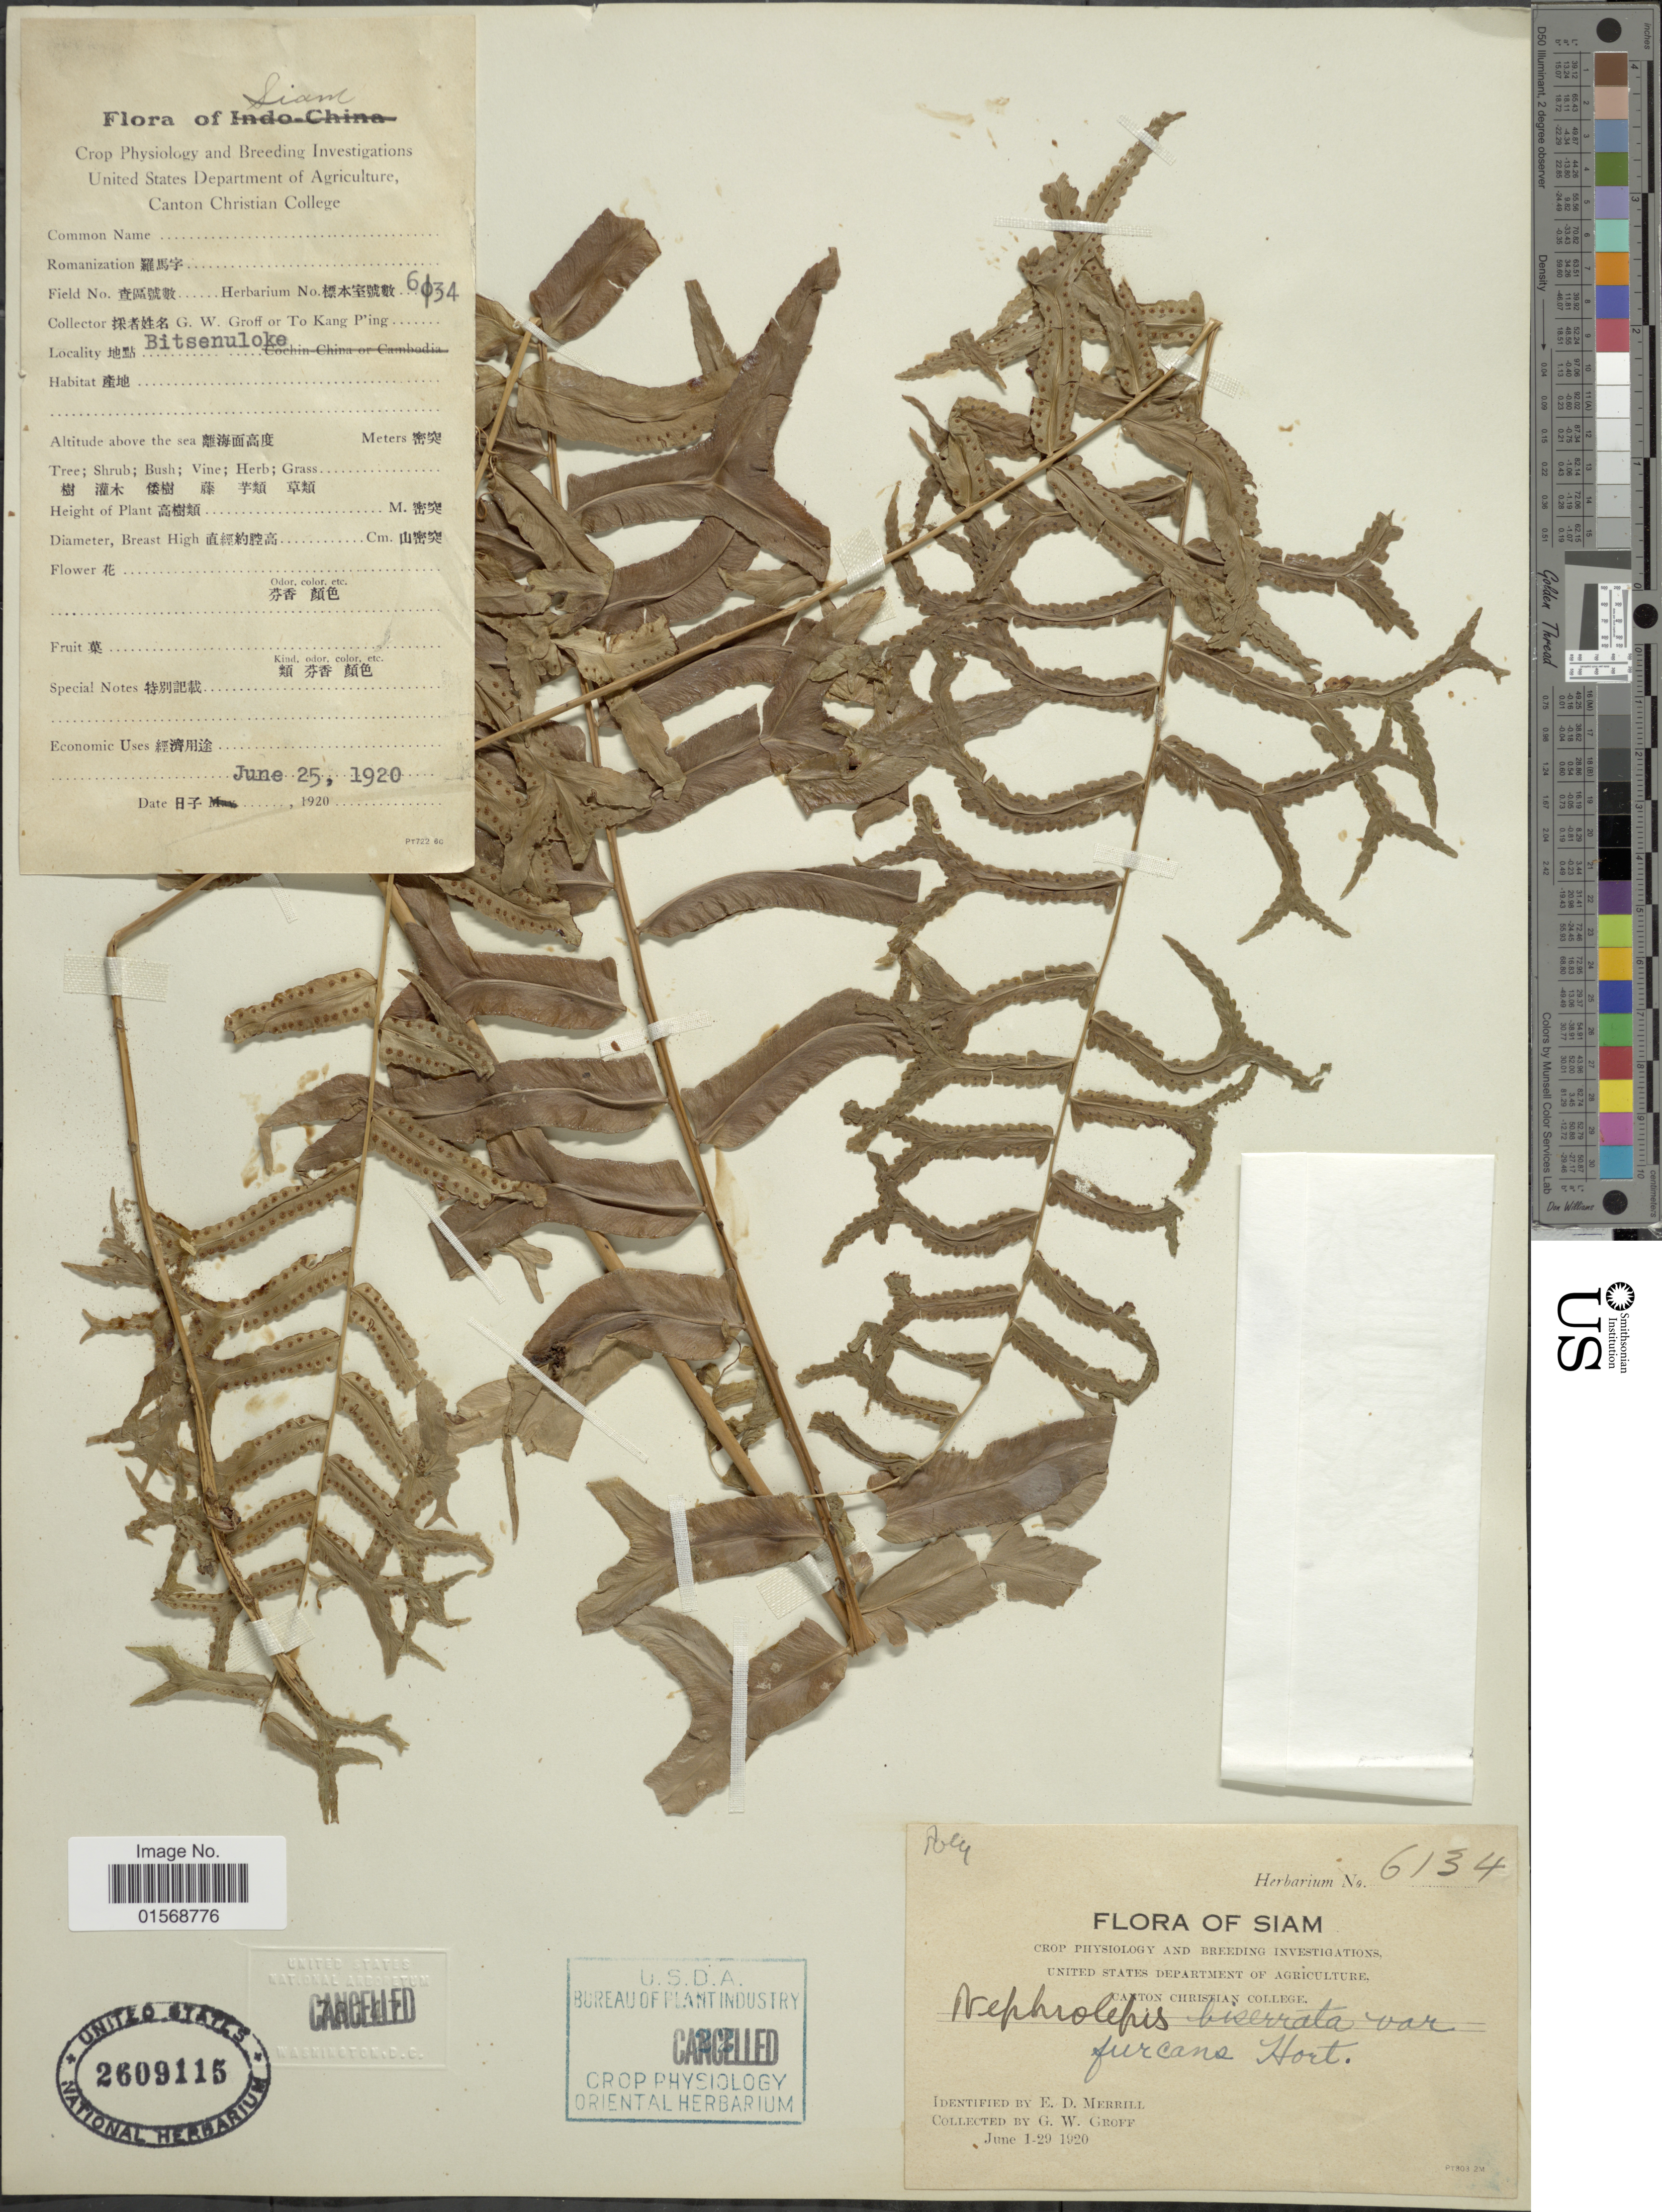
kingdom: Plantae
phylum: Tracheophyta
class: Polypodiopsida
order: Polypodiales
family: Nephrolepidaceae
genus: Nephrolepis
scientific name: Nephrolepis falcata 'Furcans'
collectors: G. Groff & T. Ping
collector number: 634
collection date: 1920-06-25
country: Thailand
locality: Bitsenuloke. Siam.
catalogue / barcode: US 2609115